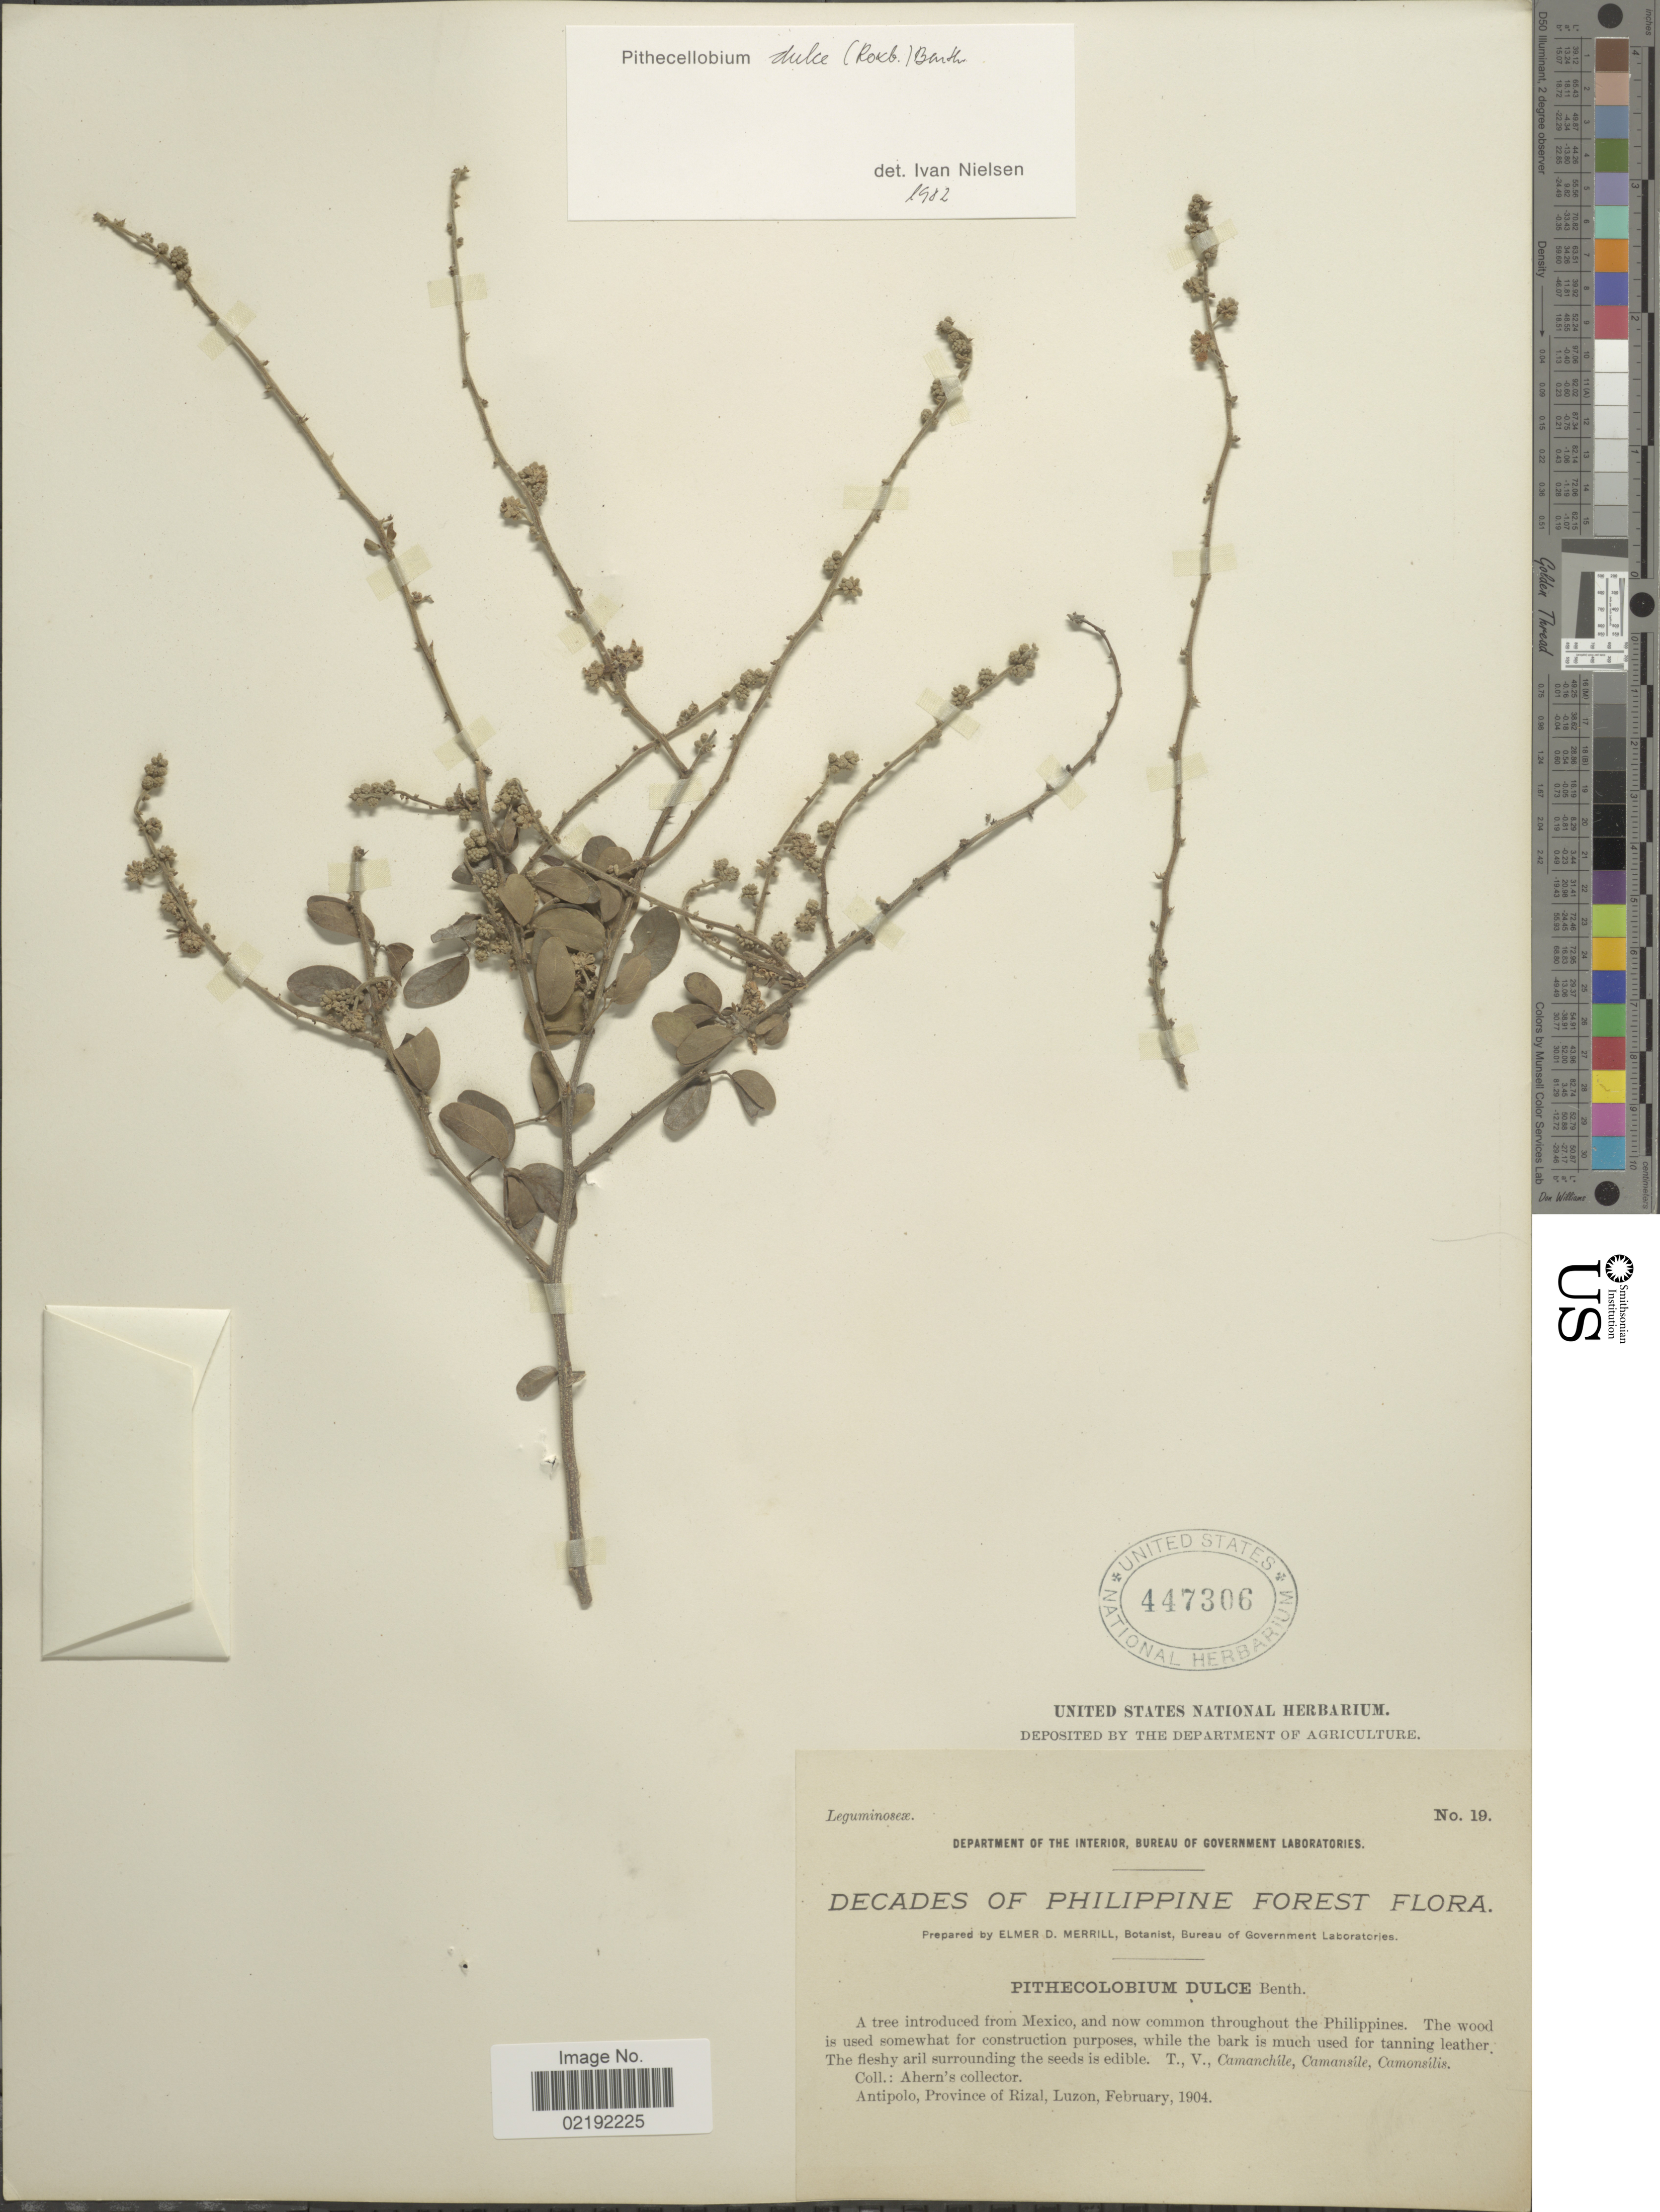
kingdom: Plantae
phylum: Tracheophyta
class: Magnoliopsida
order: Fabales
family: Fabaceae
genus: Pithecellobium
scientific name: Pithecellobium dulce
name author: (Roxb.) Benth.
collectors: Ahern's collector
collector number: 19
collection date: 1904-02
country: Philippines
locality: Antipolo, Province of Rizal, Luzon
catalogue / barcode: US 447306